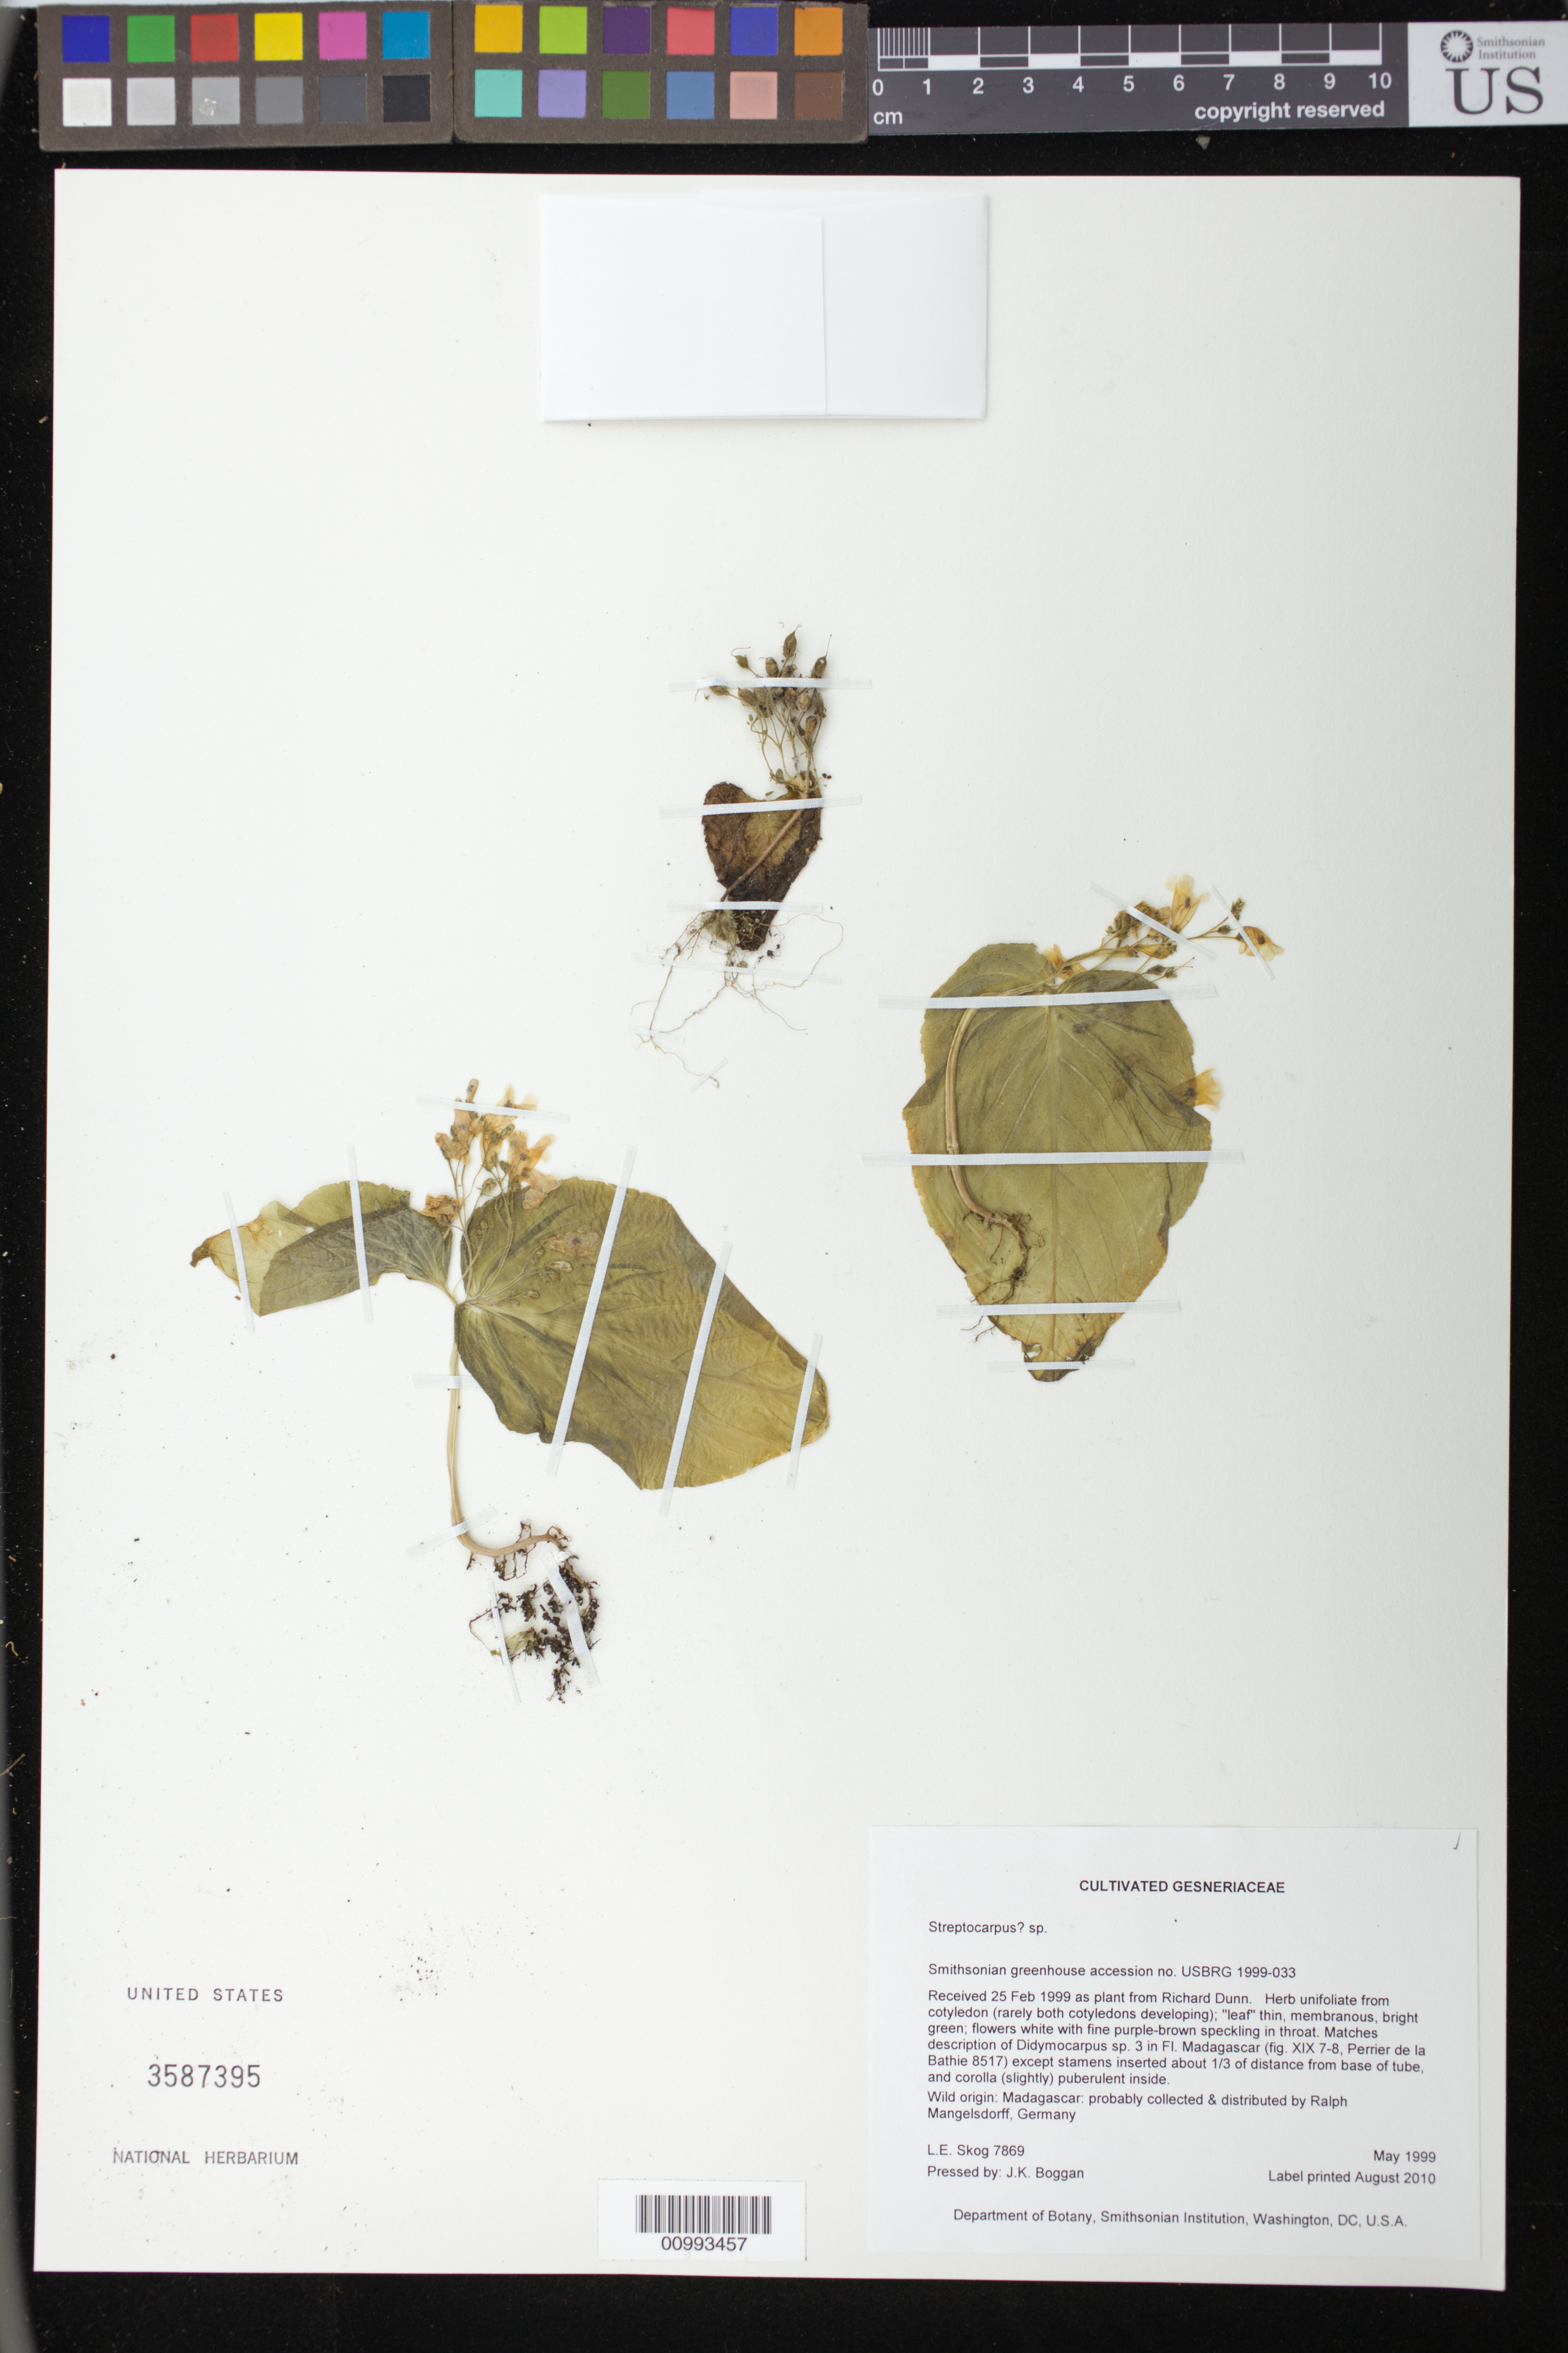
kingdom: Plantae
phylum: Tracheophyta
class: Magnoliopsida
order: Lamiales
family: Gesneriaceae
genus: Streptocarpus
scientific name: Streptocarpus sp.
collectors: L. E. Skog & J. K. Boggan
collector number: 7869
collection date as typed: May 1999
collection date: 1999-05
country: Madagascar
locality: Department of Botany, Smithsonian Institution, Washington, DC, U.S.A.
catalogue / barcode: US 3587395